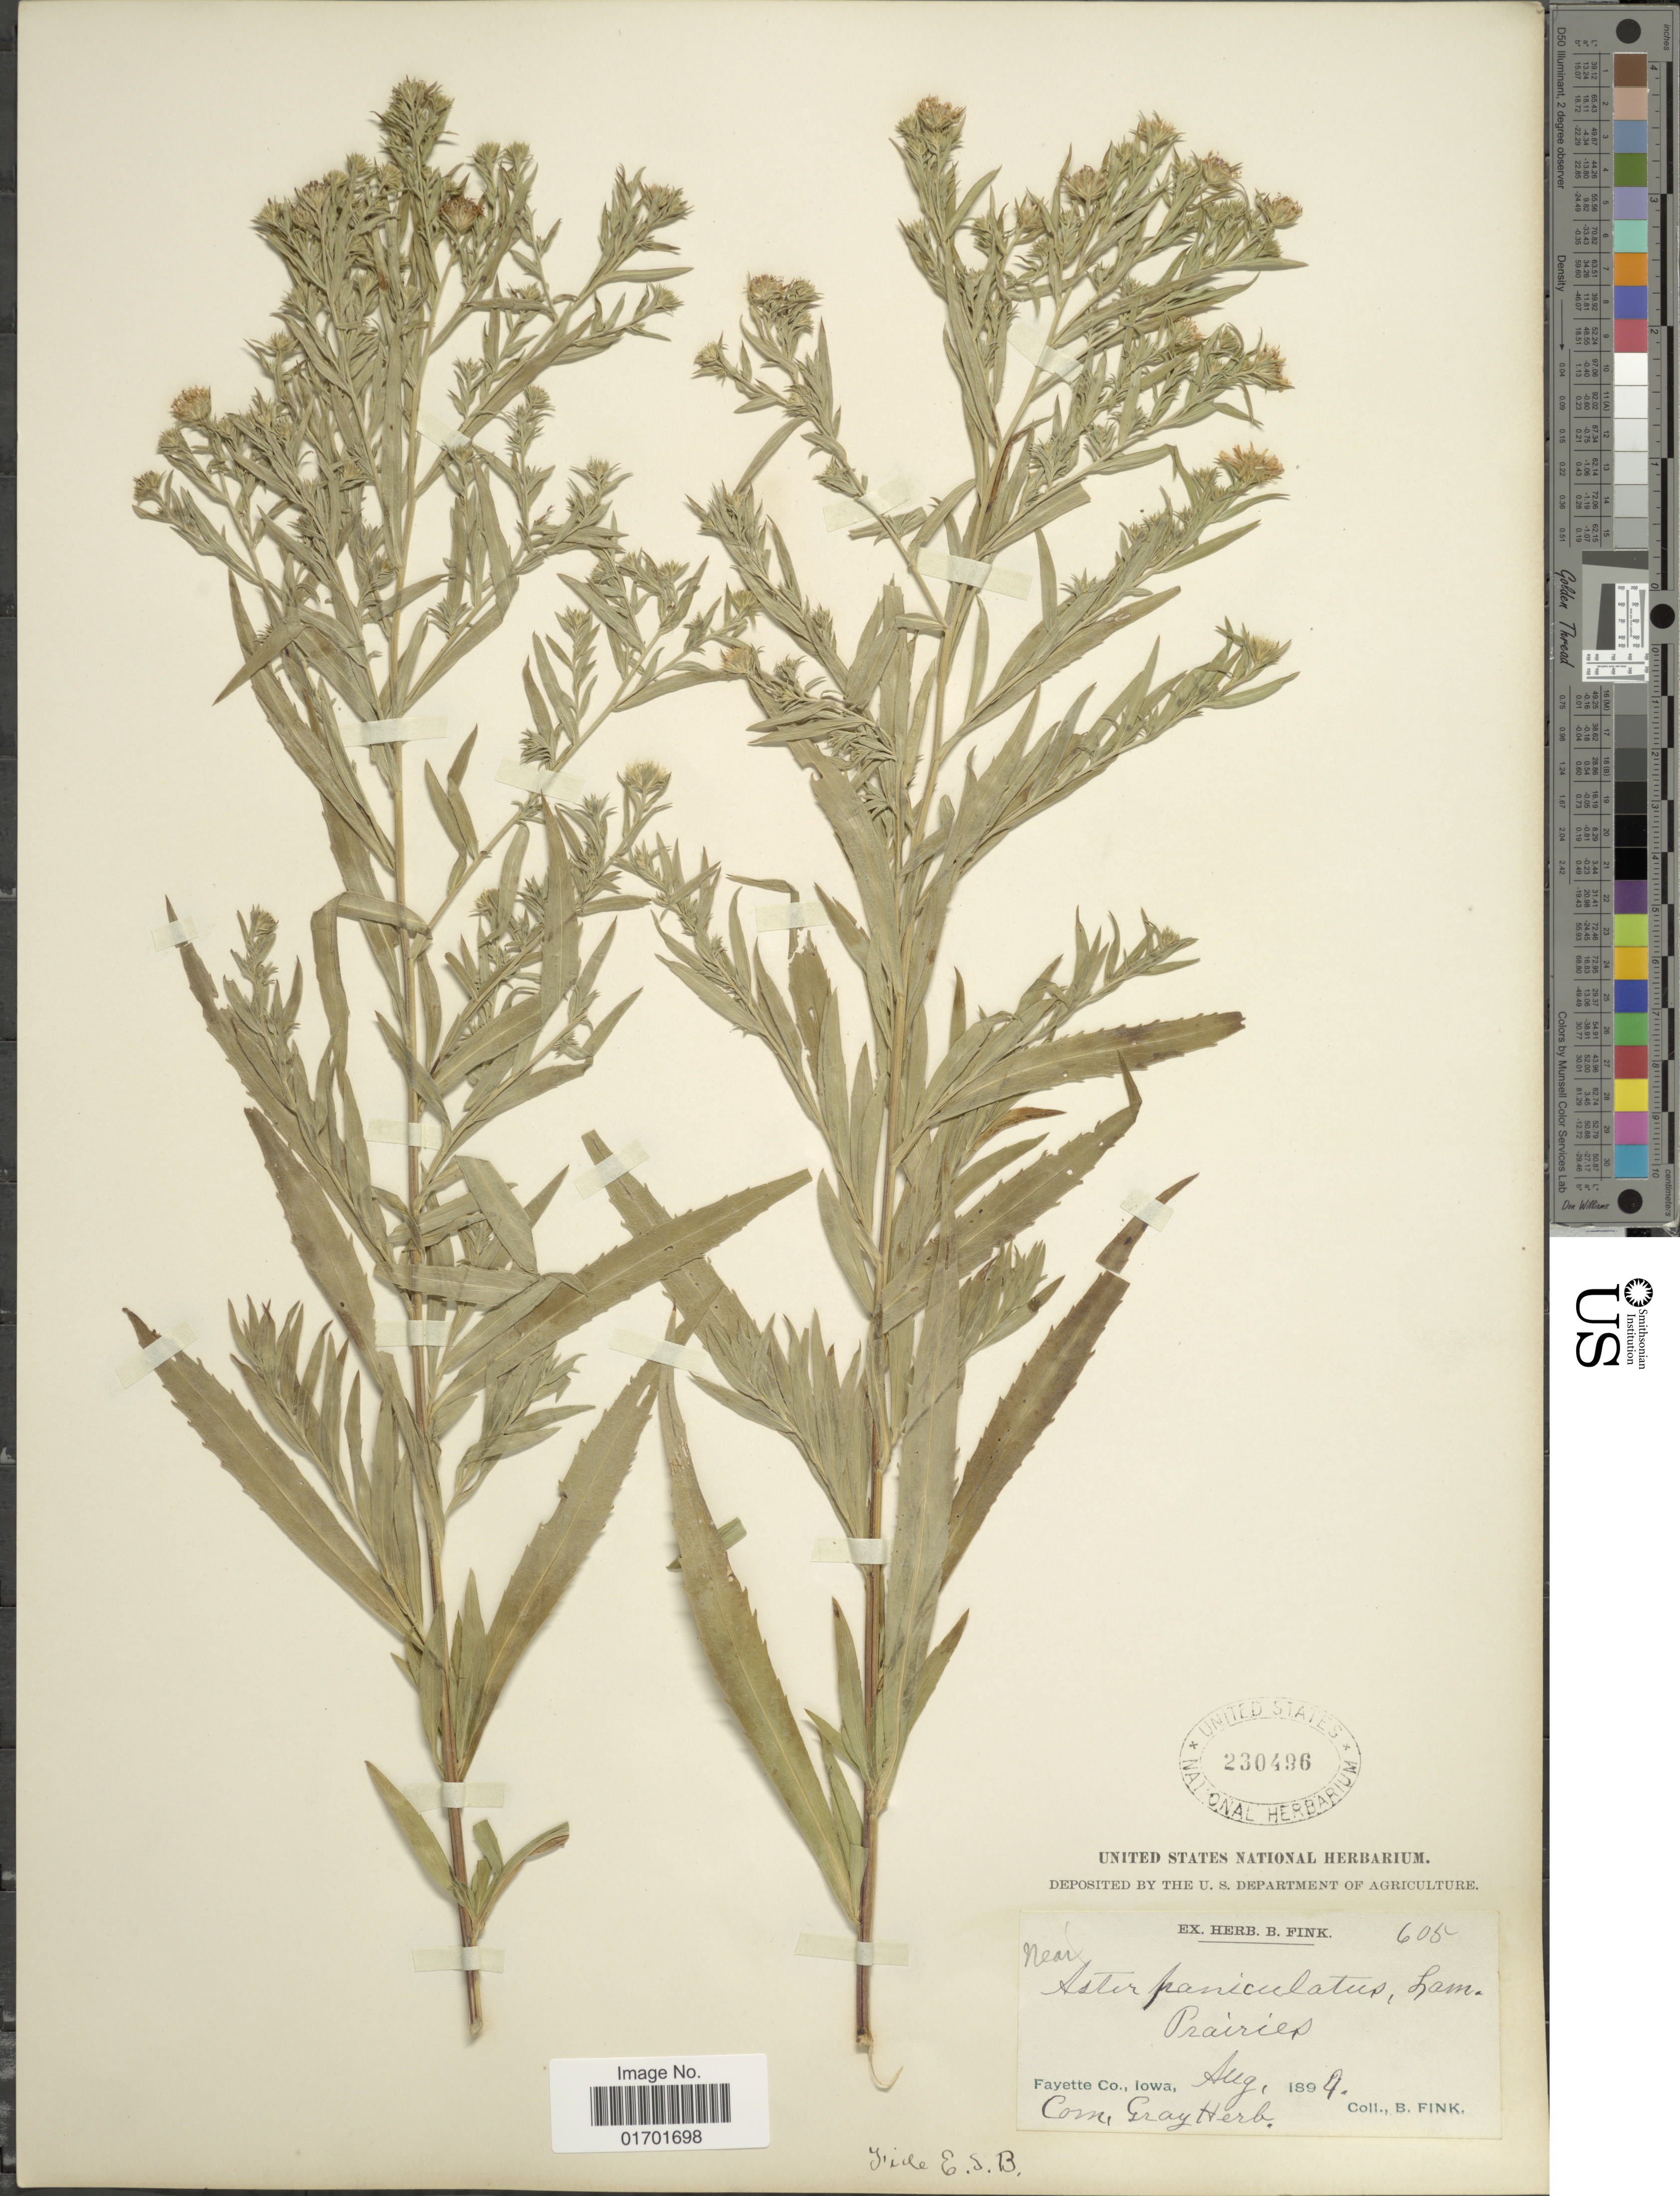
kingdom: Plantae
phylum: Tracheophyta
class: Magnoliopsida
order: Asterales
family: Asteraceae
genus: Symphyotrichum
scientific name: Symphyotrichum lanceolatum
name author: (Willd.) G.L. Nesom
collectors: B. Fink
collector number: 605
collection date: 1894-08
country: United States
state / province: Iowa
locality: Fayette Co.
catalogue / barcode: US 230496